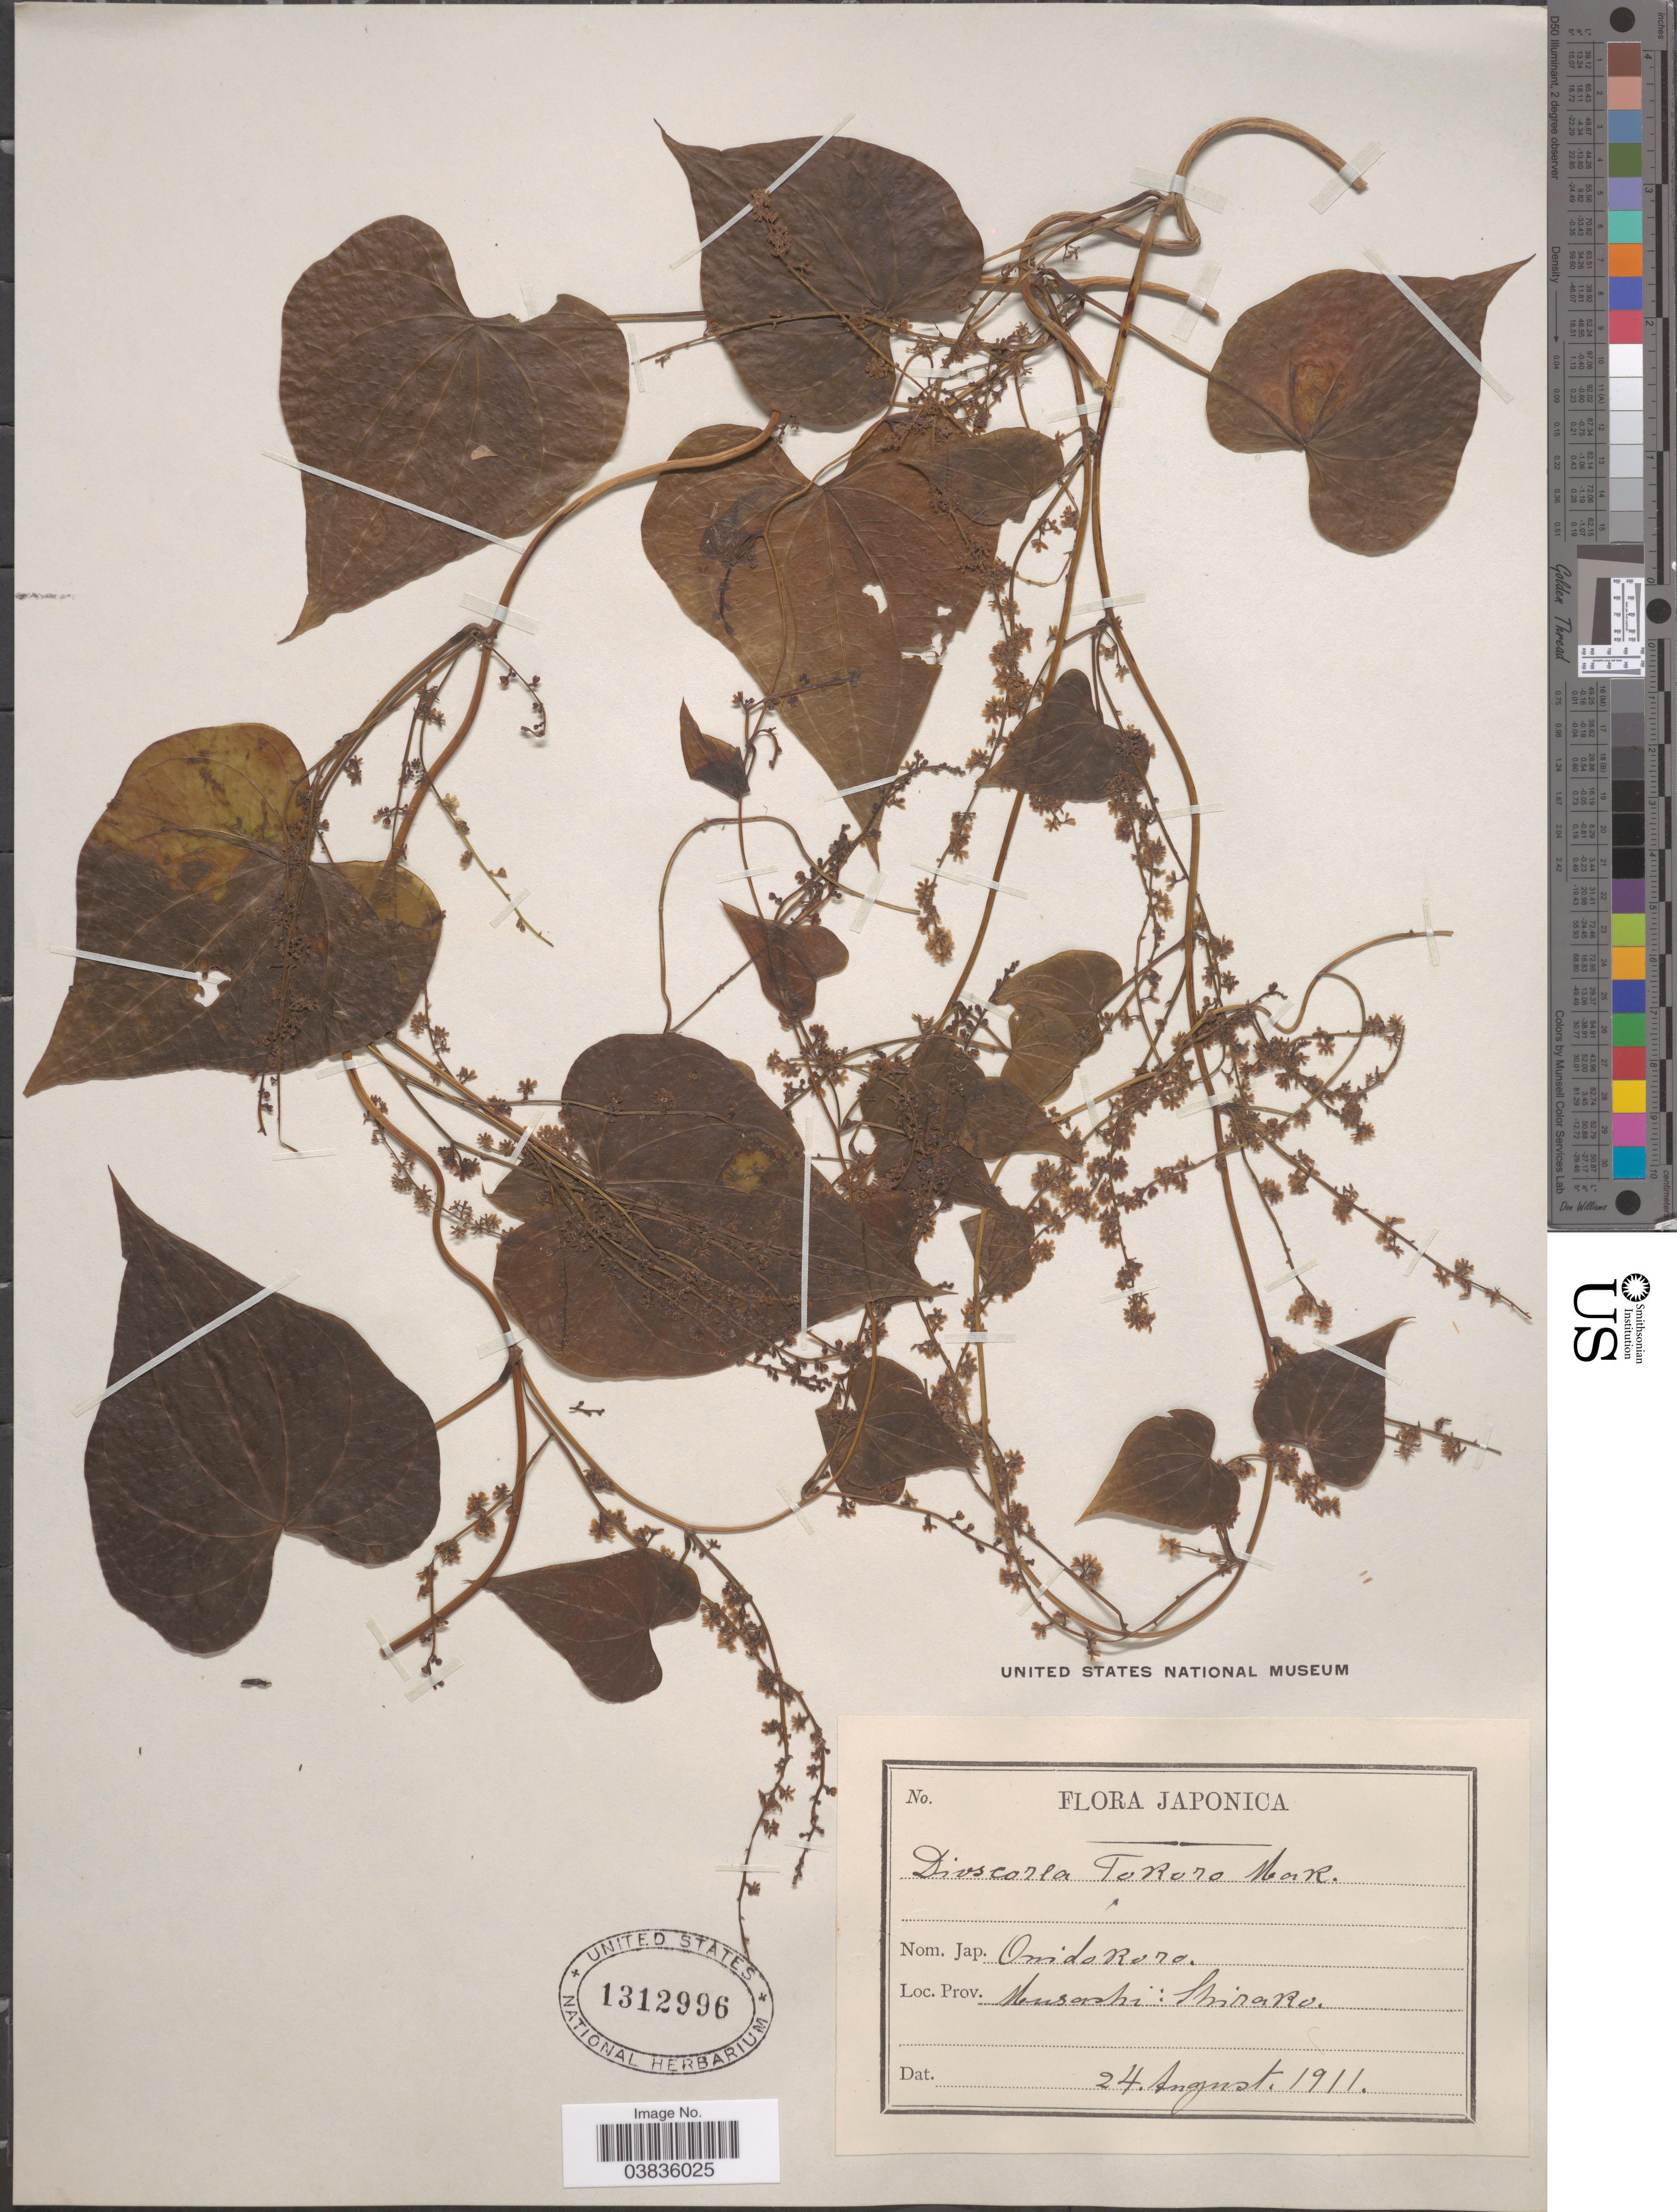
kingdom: Plantae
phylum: Tracheophyta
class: Liliopsida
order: Dioscoreales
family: Dioscoreaceae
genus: Dioscorea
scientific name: Dioscorea tokoro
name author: Makino ex Miyabe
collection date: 1911-08-24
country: Japan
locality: Prov. Musashi: Shiraro.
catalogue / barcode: US 1312996